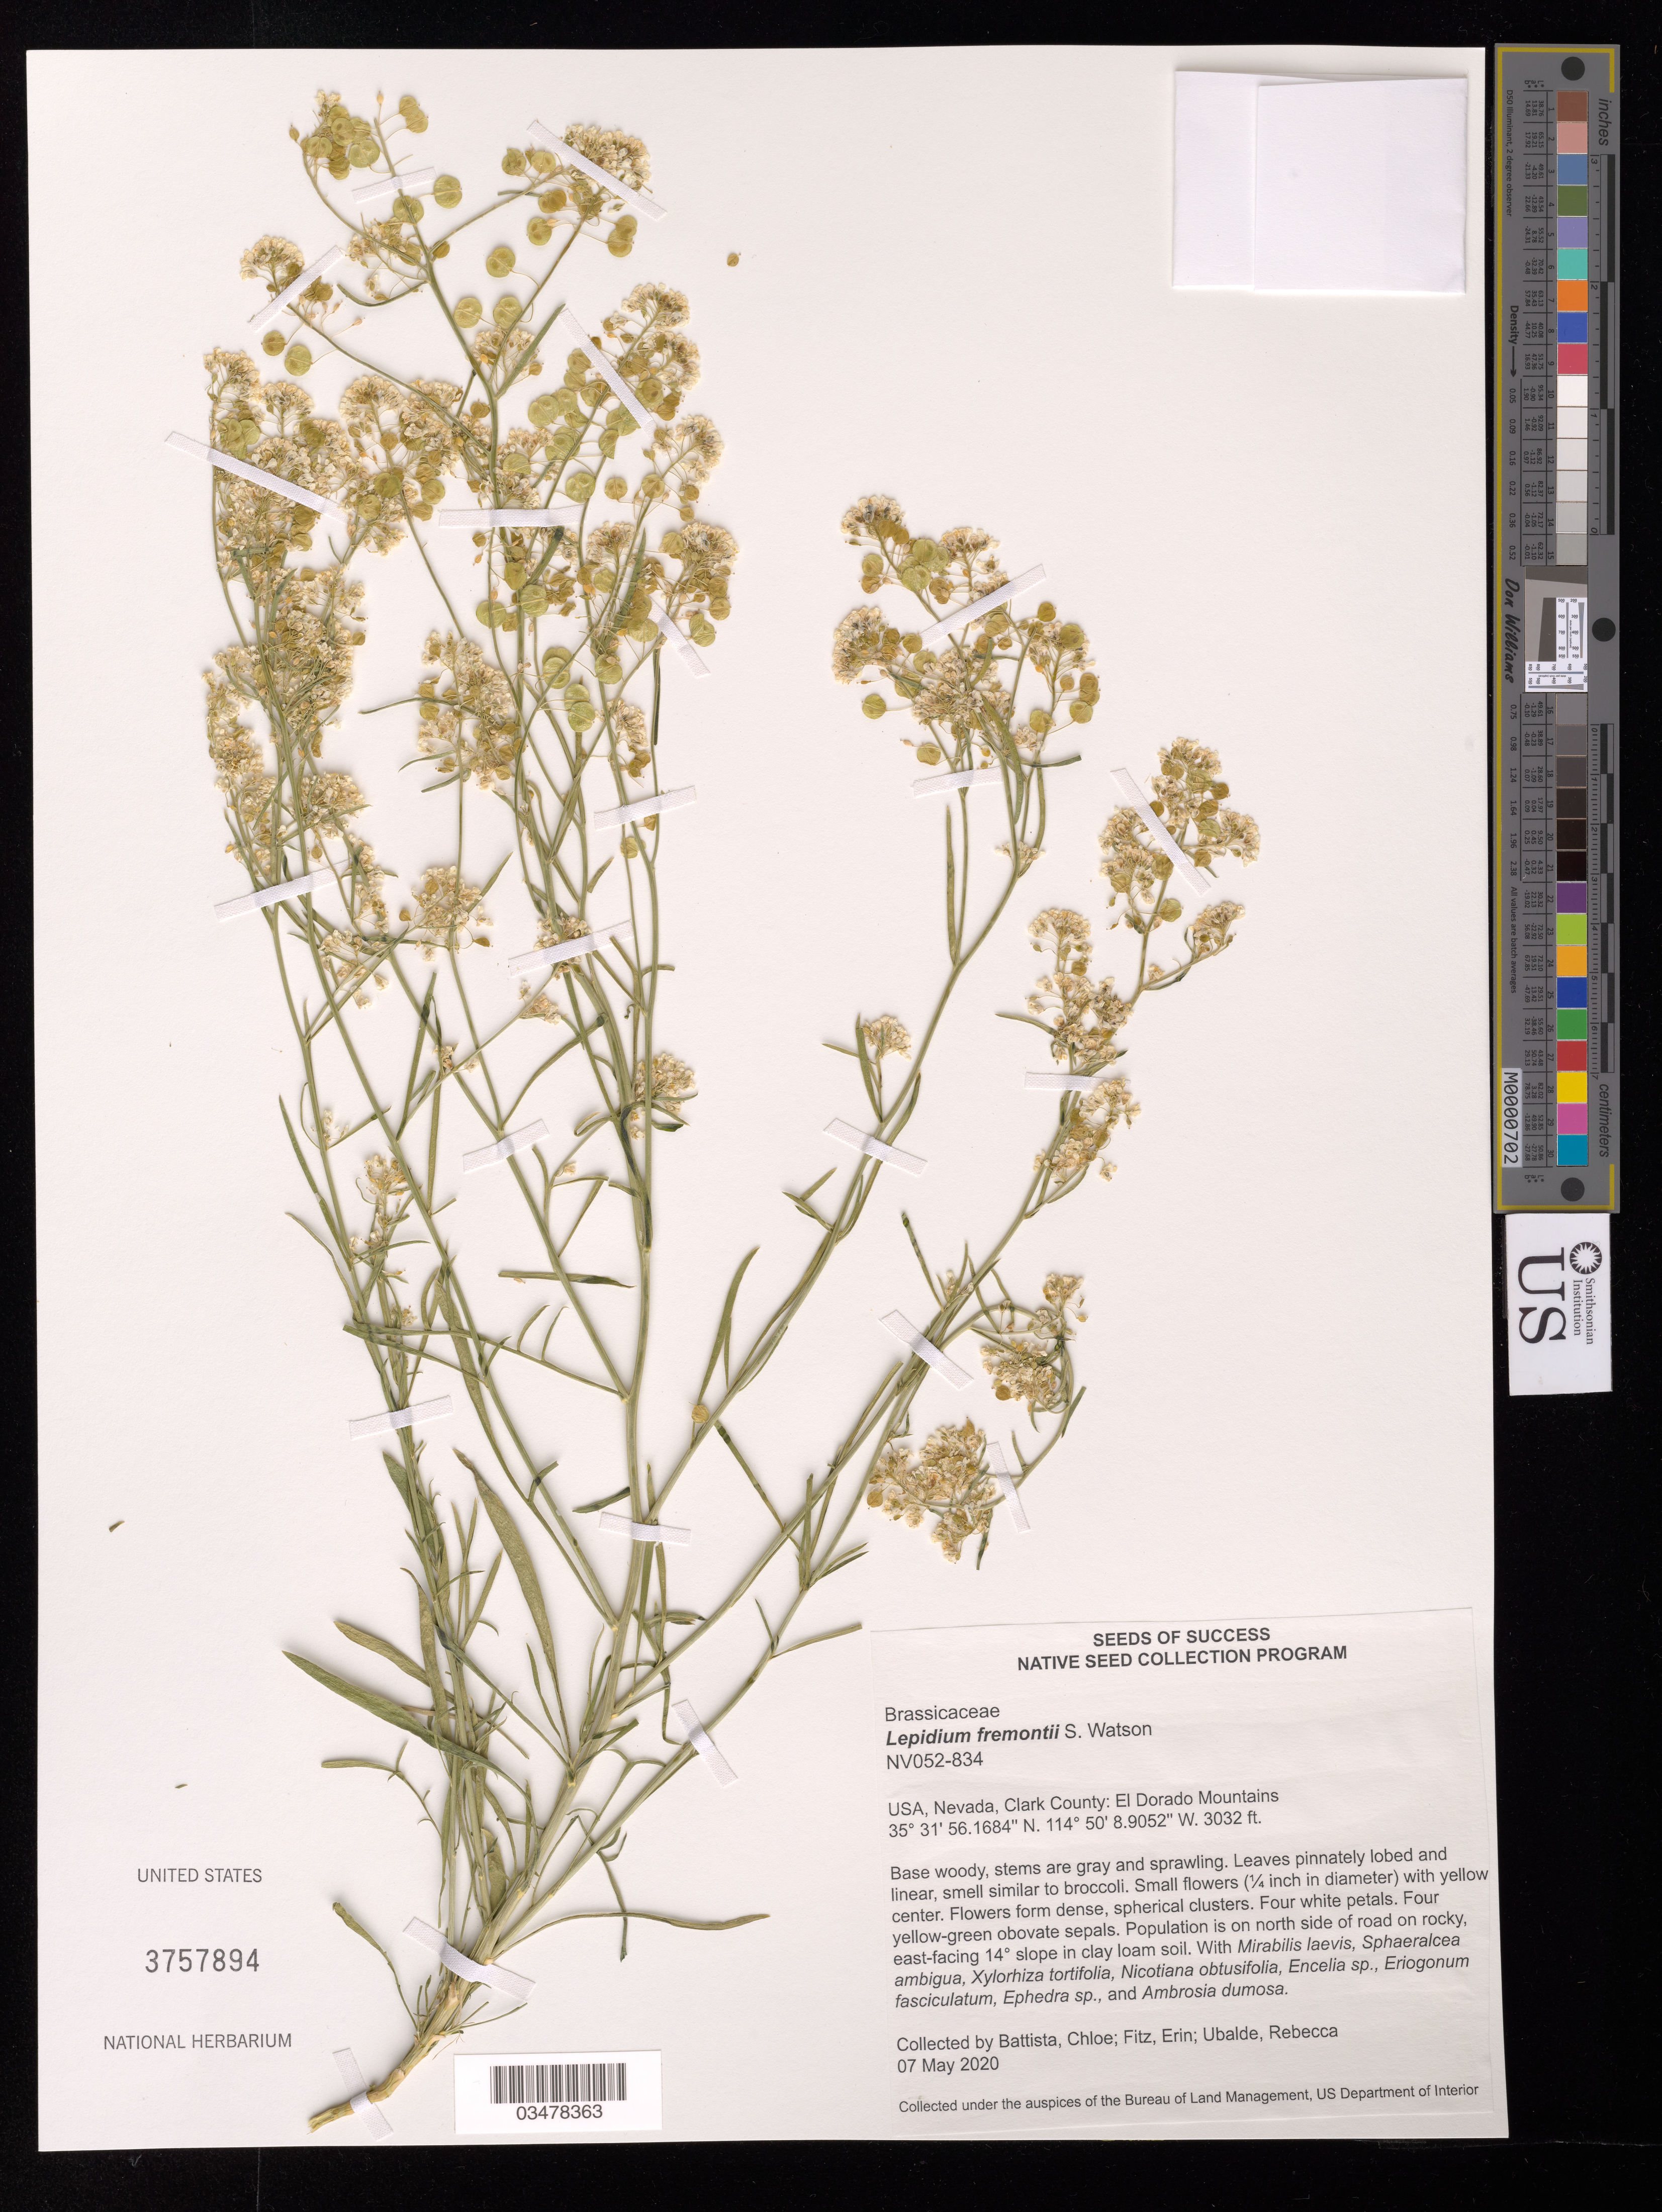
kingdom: Plantae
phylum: Tracheophyta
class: Magnoliopsida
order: Brassicales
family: Brassicaceae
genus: Lepidium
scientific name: Lepidium fremontii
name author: S. Watson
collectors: C. Battista, E. Fitz & R. Ubalde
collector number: NV052-798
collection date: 2020-05-07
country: United States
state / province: Nevada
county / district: Clark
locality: El Dorado Mtns.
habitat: Rocky slope in clay loam soil. With Mirabilis laevis, Encelia sp., Ephedra sp., etc.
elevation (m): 924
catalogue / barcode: US 3757894